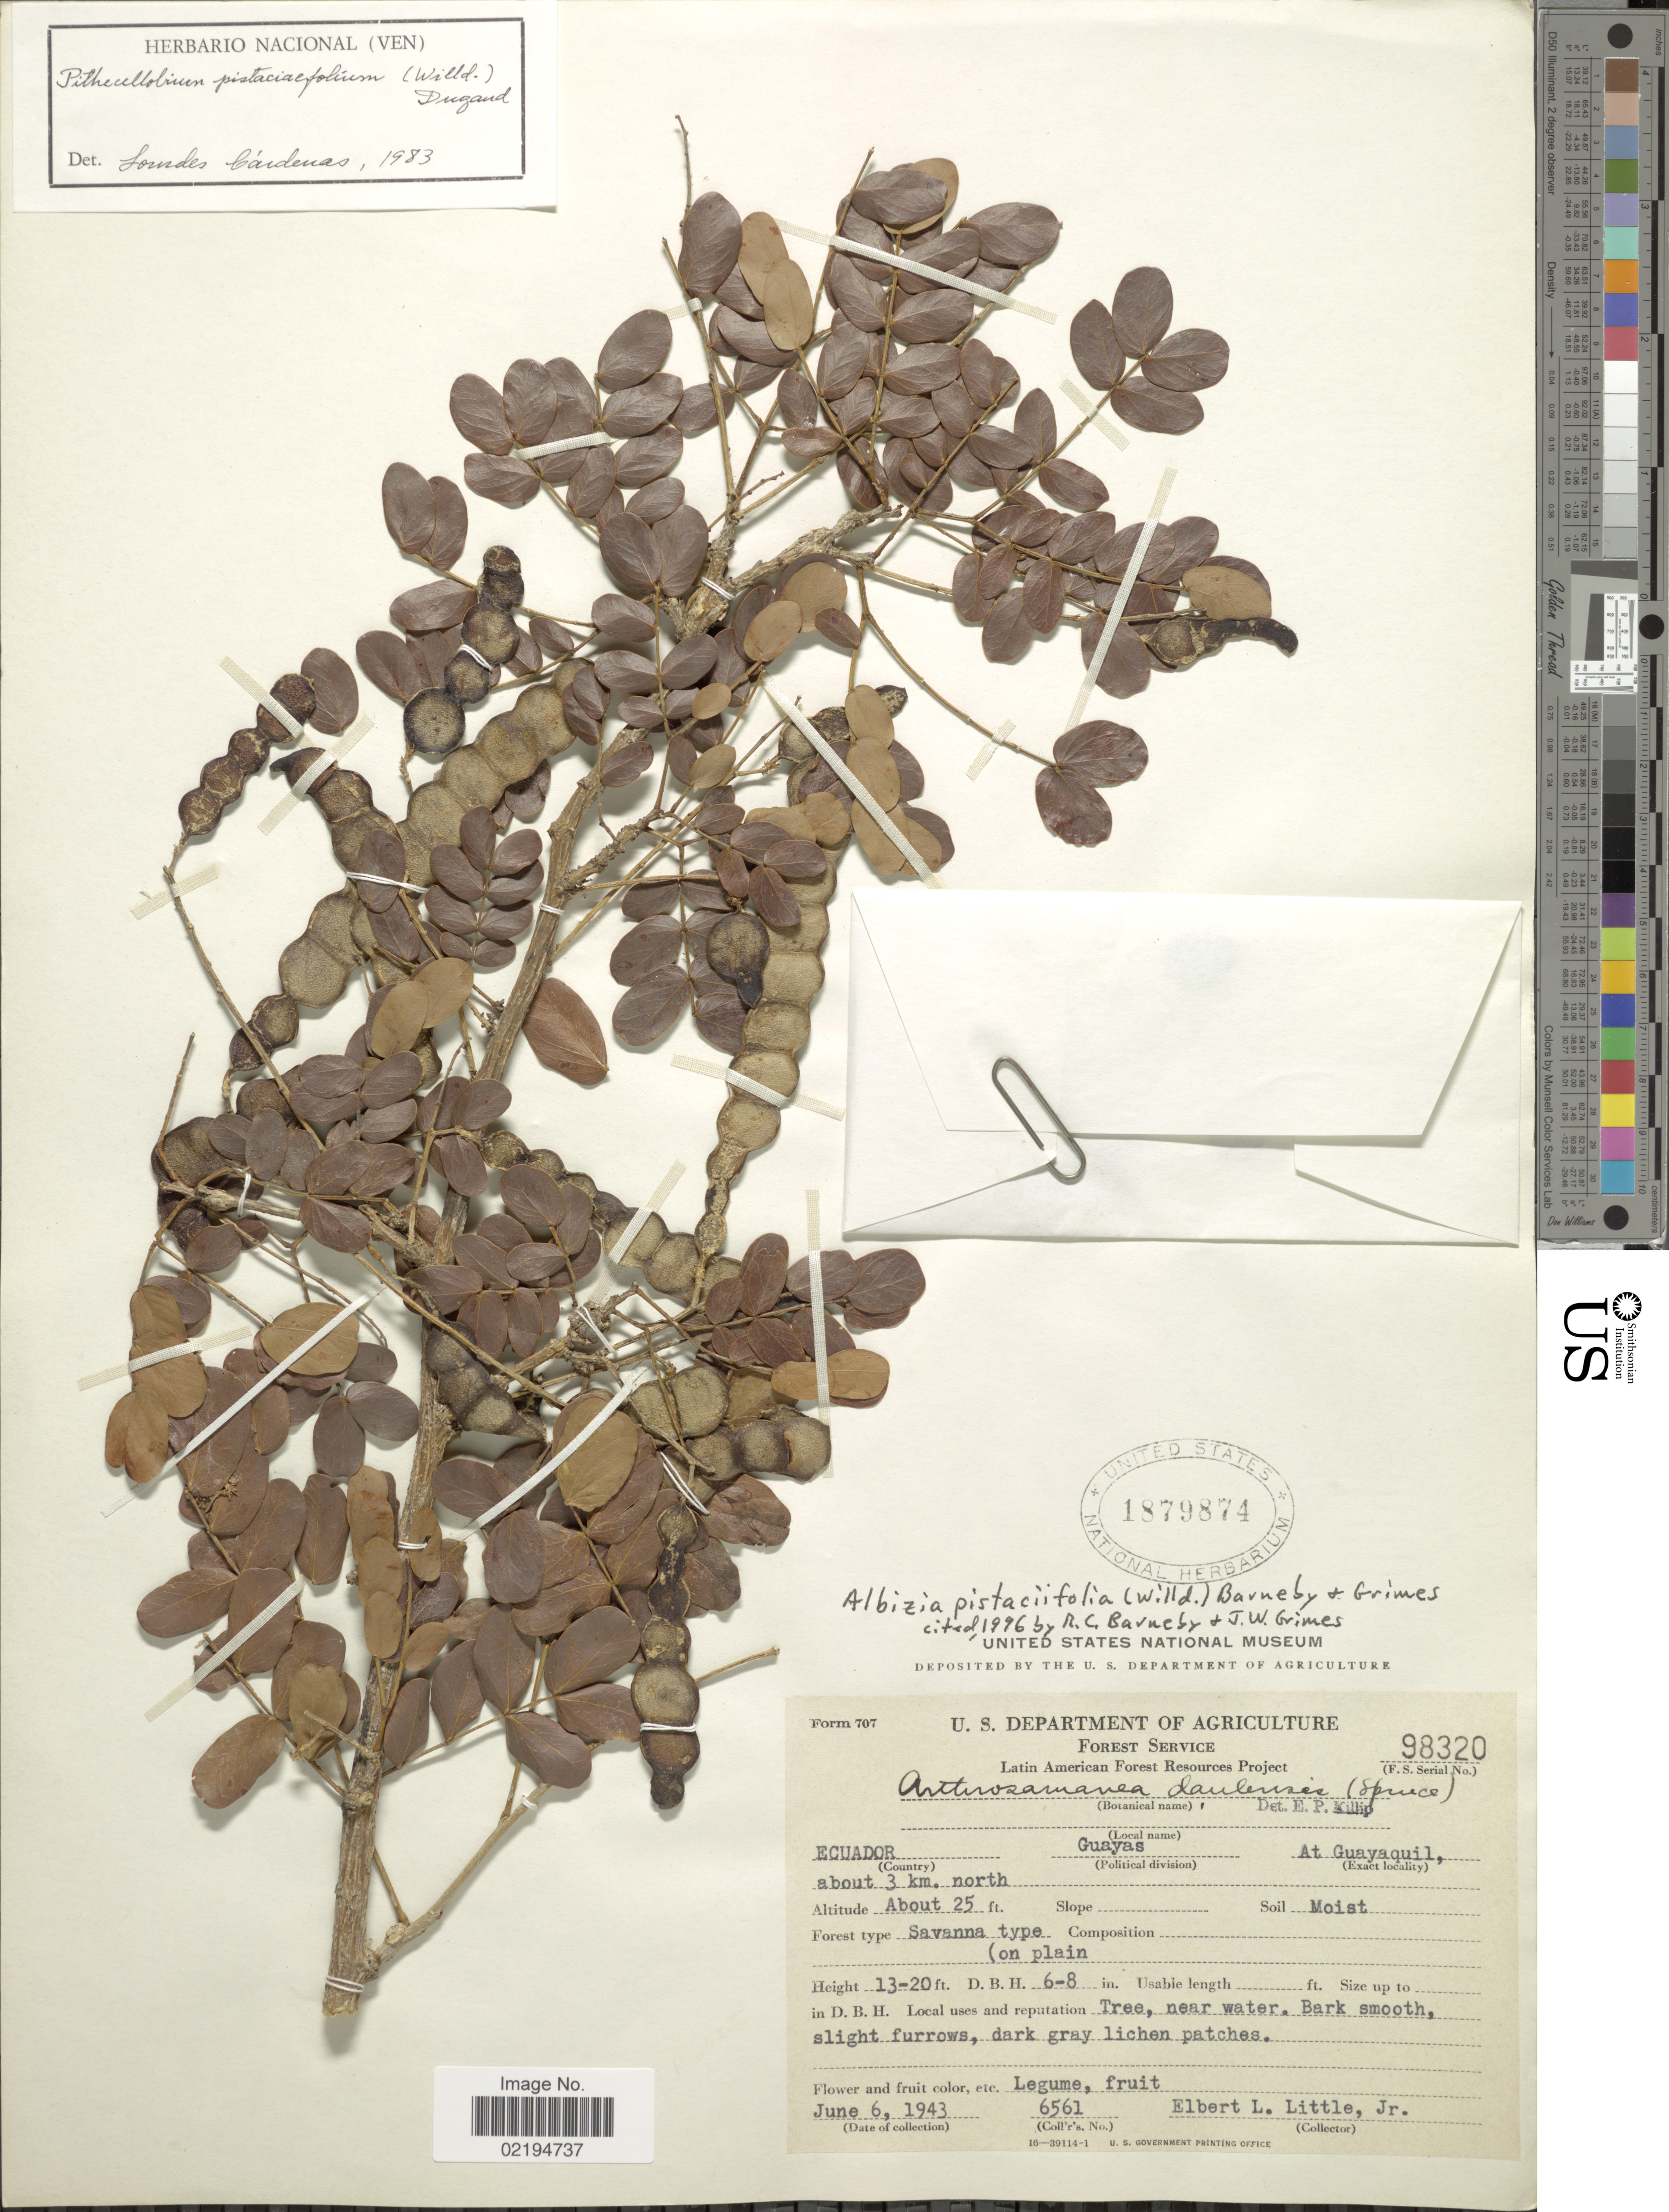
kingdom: Plantae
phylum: Tracheophyta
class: Magnoliopsida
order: Fabales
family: Fabaceae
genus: Pseudalbizzia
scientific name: Pseudalbizzia pistaciifolia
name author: (Willd.) Koenen & Duno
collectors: E. L. Little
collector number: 6561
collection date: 1943-06-06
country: Ecuador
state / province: Guayas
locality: At Guayaquil, about 3 km. north, near water.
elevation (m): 8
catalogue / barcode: US 1879874